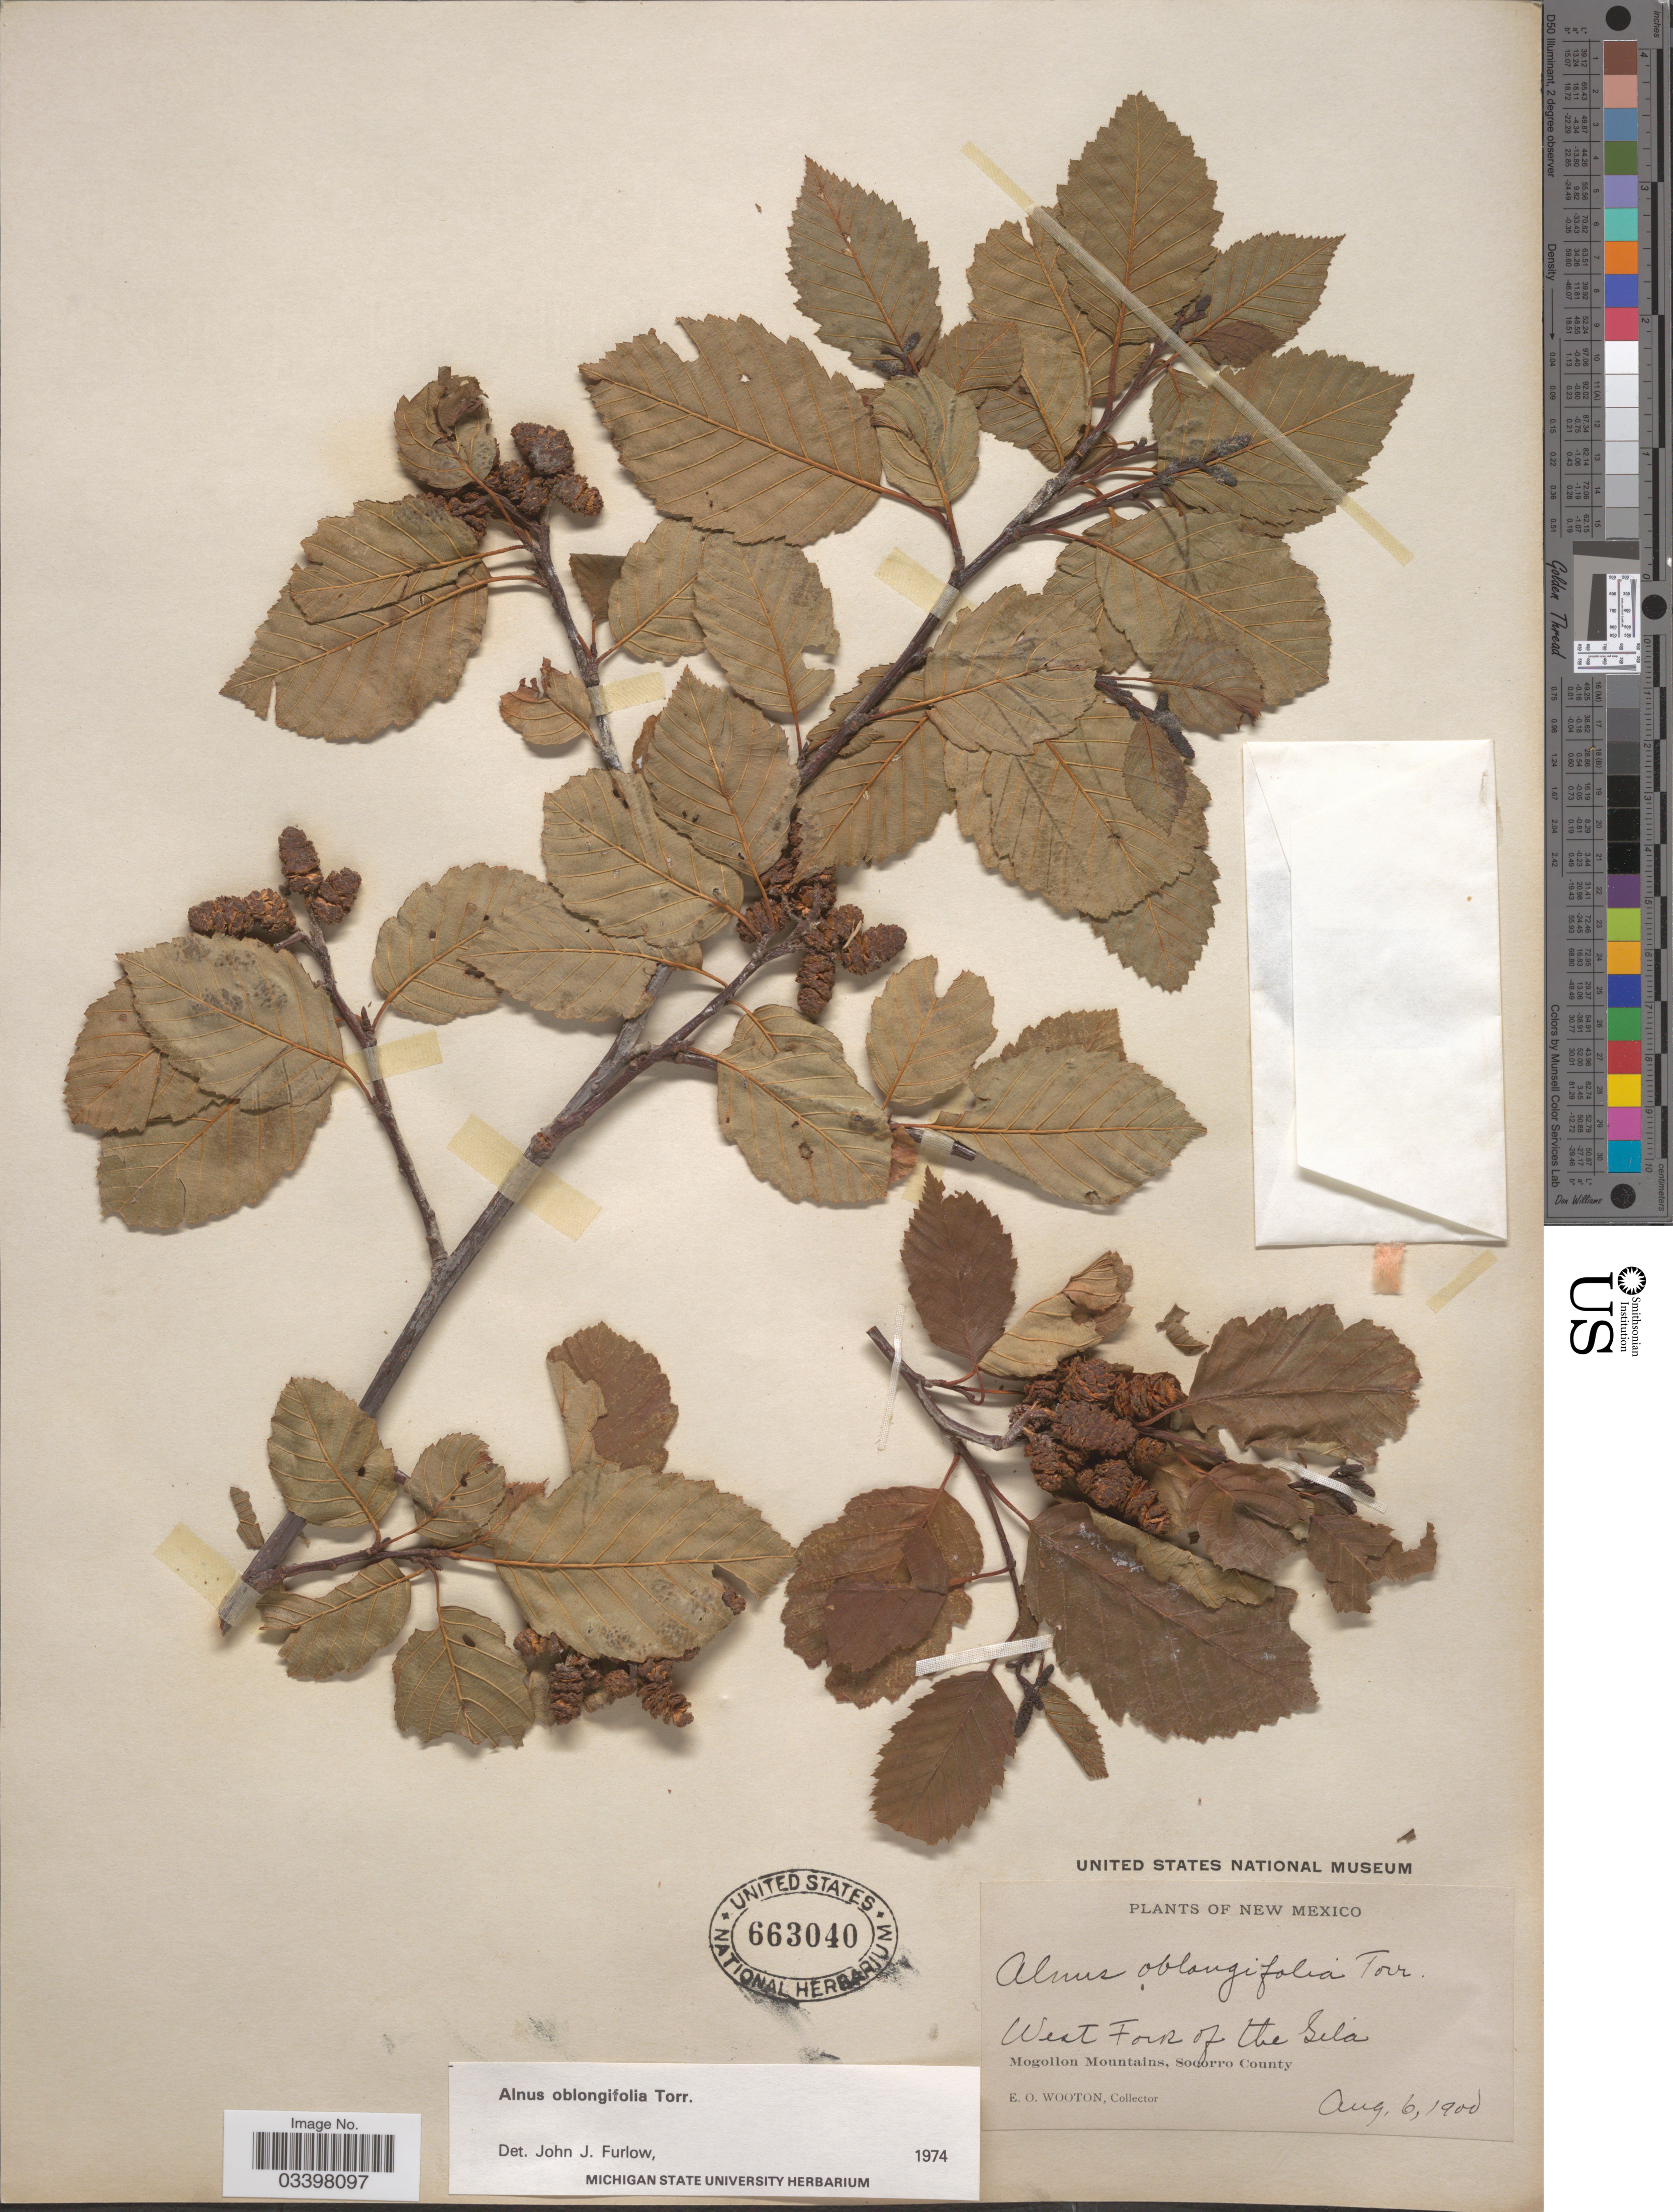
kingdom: Plantae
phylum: Tracheophyta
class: Magnoliopsida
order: Fagales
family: Betulaceae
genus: Alnus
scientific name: Alnus oblongifolia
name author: Torr. in Emory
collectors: E. O. Wooton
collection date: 1900-08-06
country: United States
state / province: New Mexico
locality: West Fork of the Gila. Mogollon Mountains, Socorro County.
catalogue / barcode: US 663040